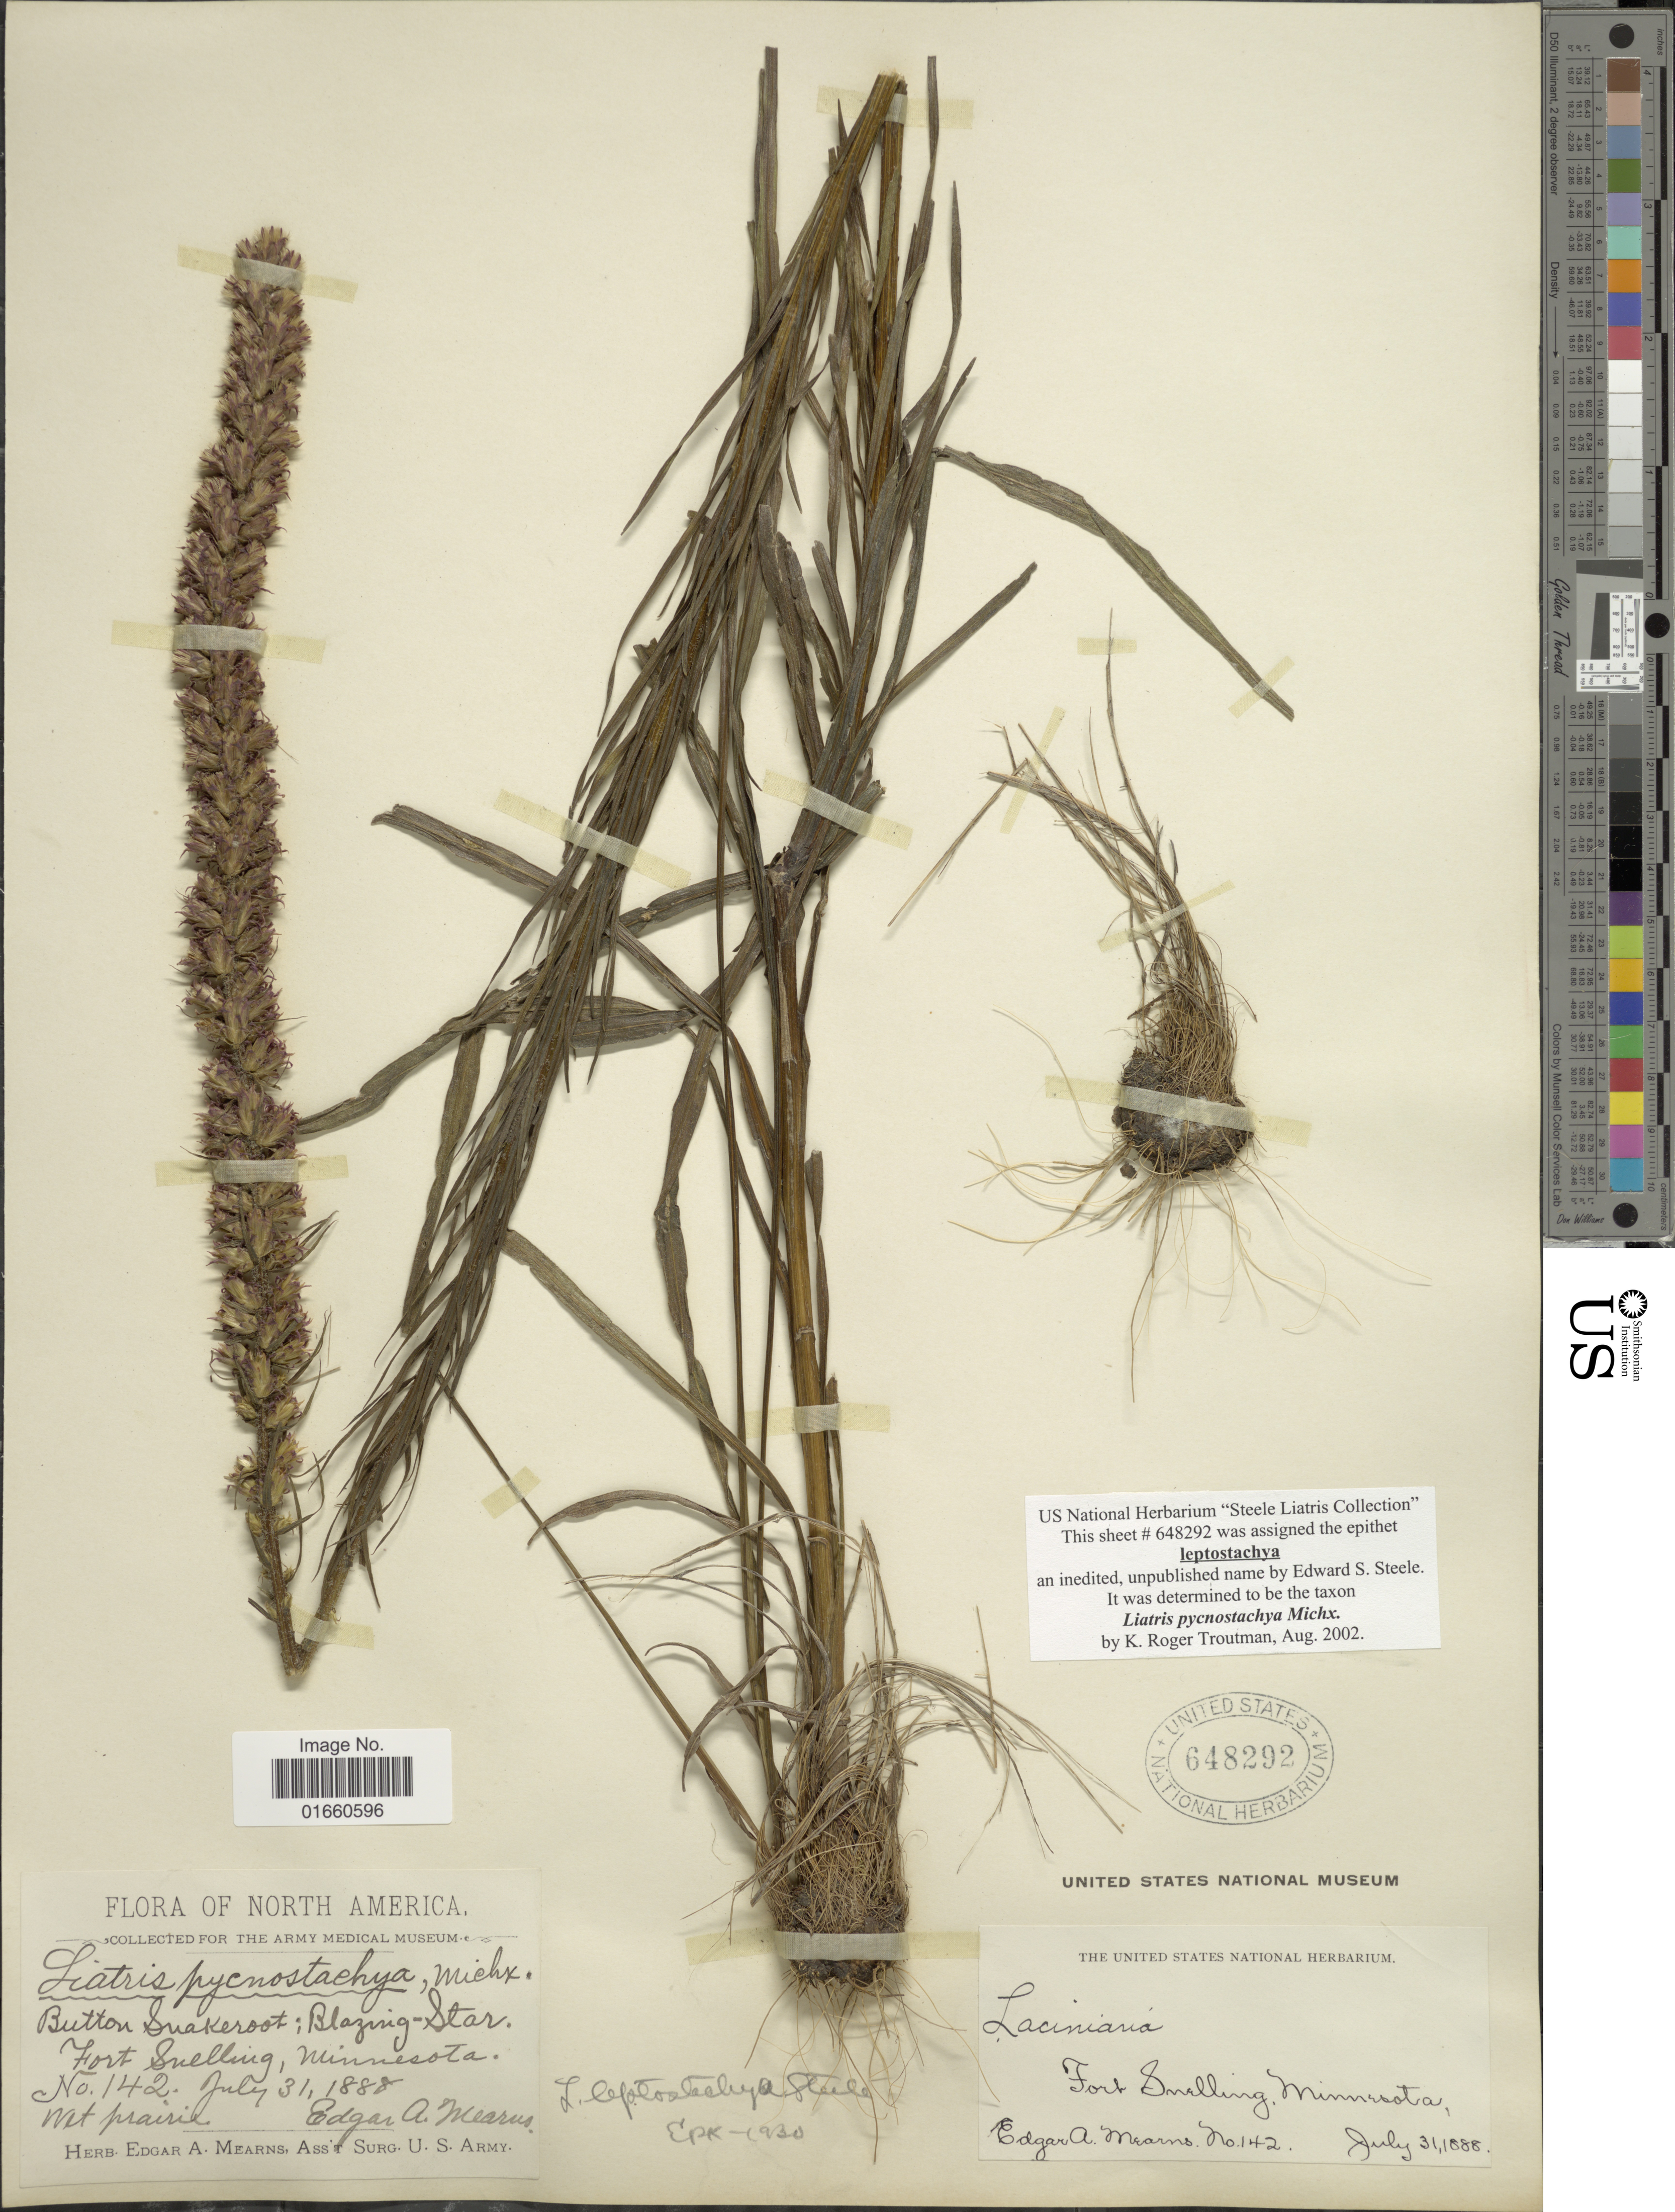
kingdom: Plantae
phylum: Tracheophyta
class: Magnoliopsida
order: Asterales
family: Asteraceae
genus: Liatris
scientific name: Liatris pycnostachya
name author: Michx.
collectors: E. A. Mearns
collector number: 142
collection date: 1888-07-31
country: United States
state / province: Minnesota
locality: Fort Snelling, Button Snakeroot: Blazing Star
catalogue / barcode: US 648292